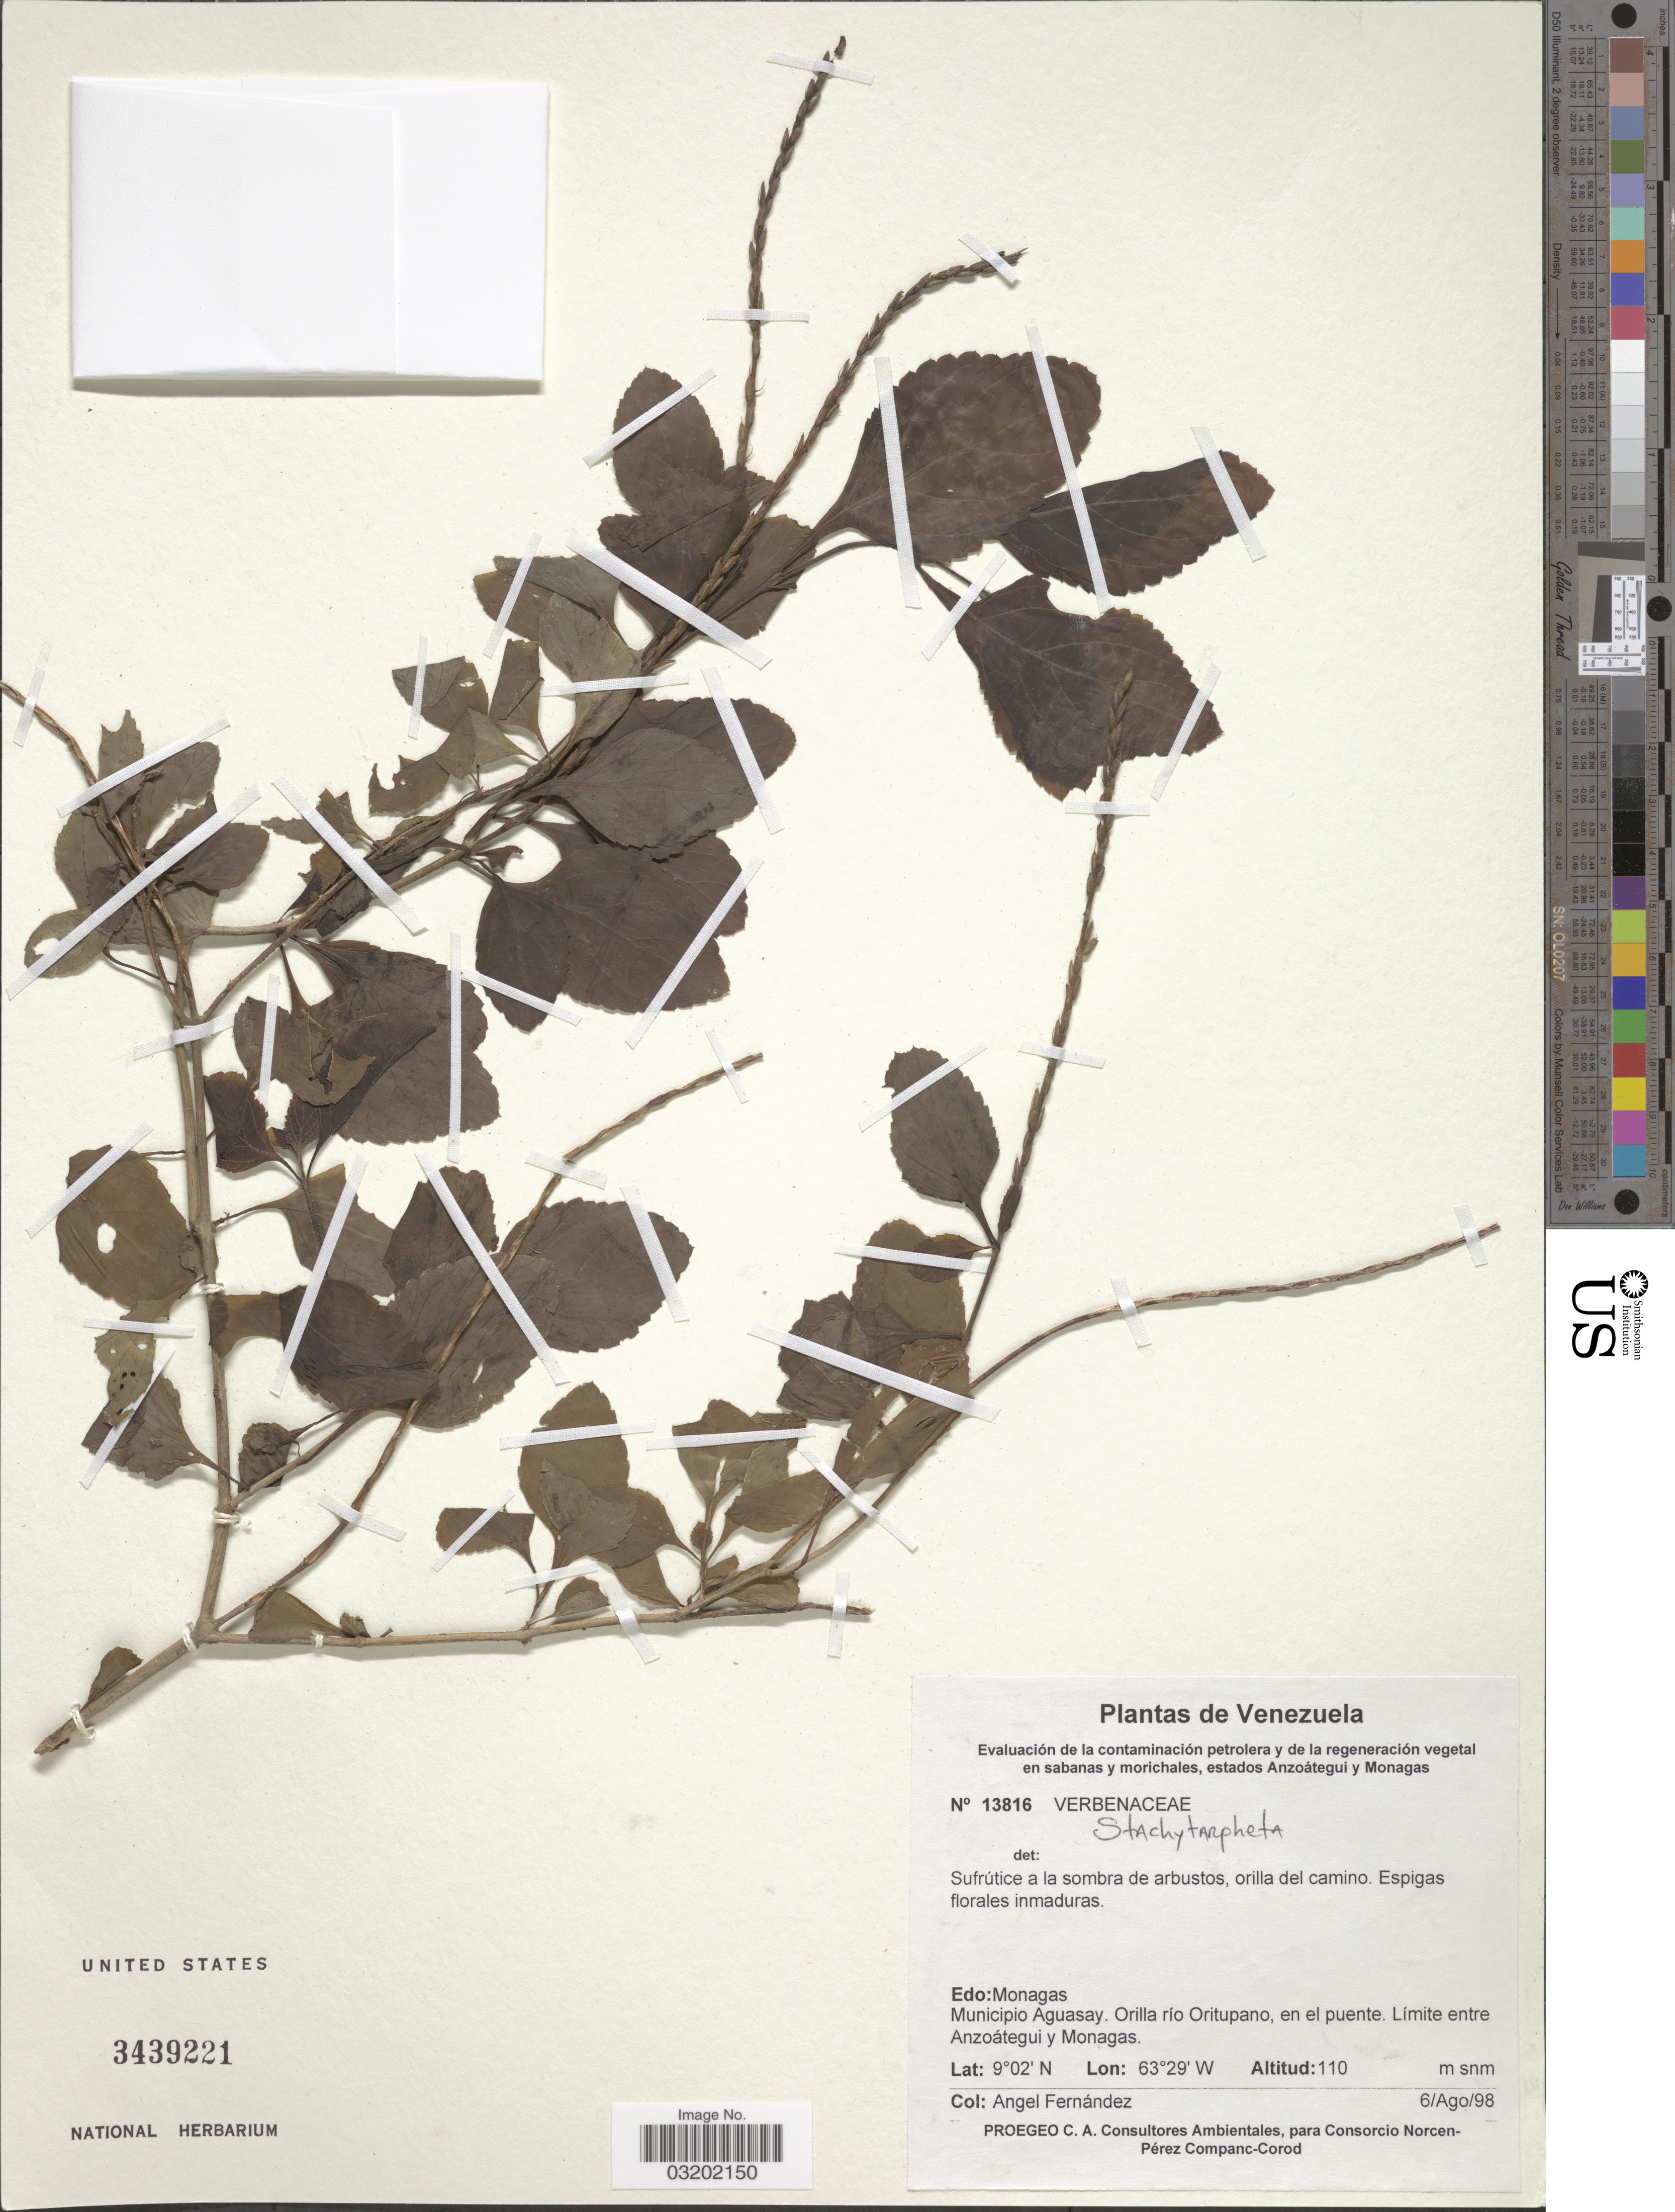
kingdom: Plantae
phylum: Tracheophyta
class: Magnoliopsida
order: Lamiales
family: Verbenaceae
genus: Stachytarpheta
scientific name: Stachytarpheta sp.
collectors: Á. Fernández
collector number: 13816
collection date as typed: Transcribed d/m/y: 6/8/98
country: Venezuela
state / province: Monagas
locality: Municipio Aguasay. Orilla río Oritupano, en el puente. Límite entre Anzoátegui y Monagas.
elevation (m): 110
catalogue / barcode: US 3439221